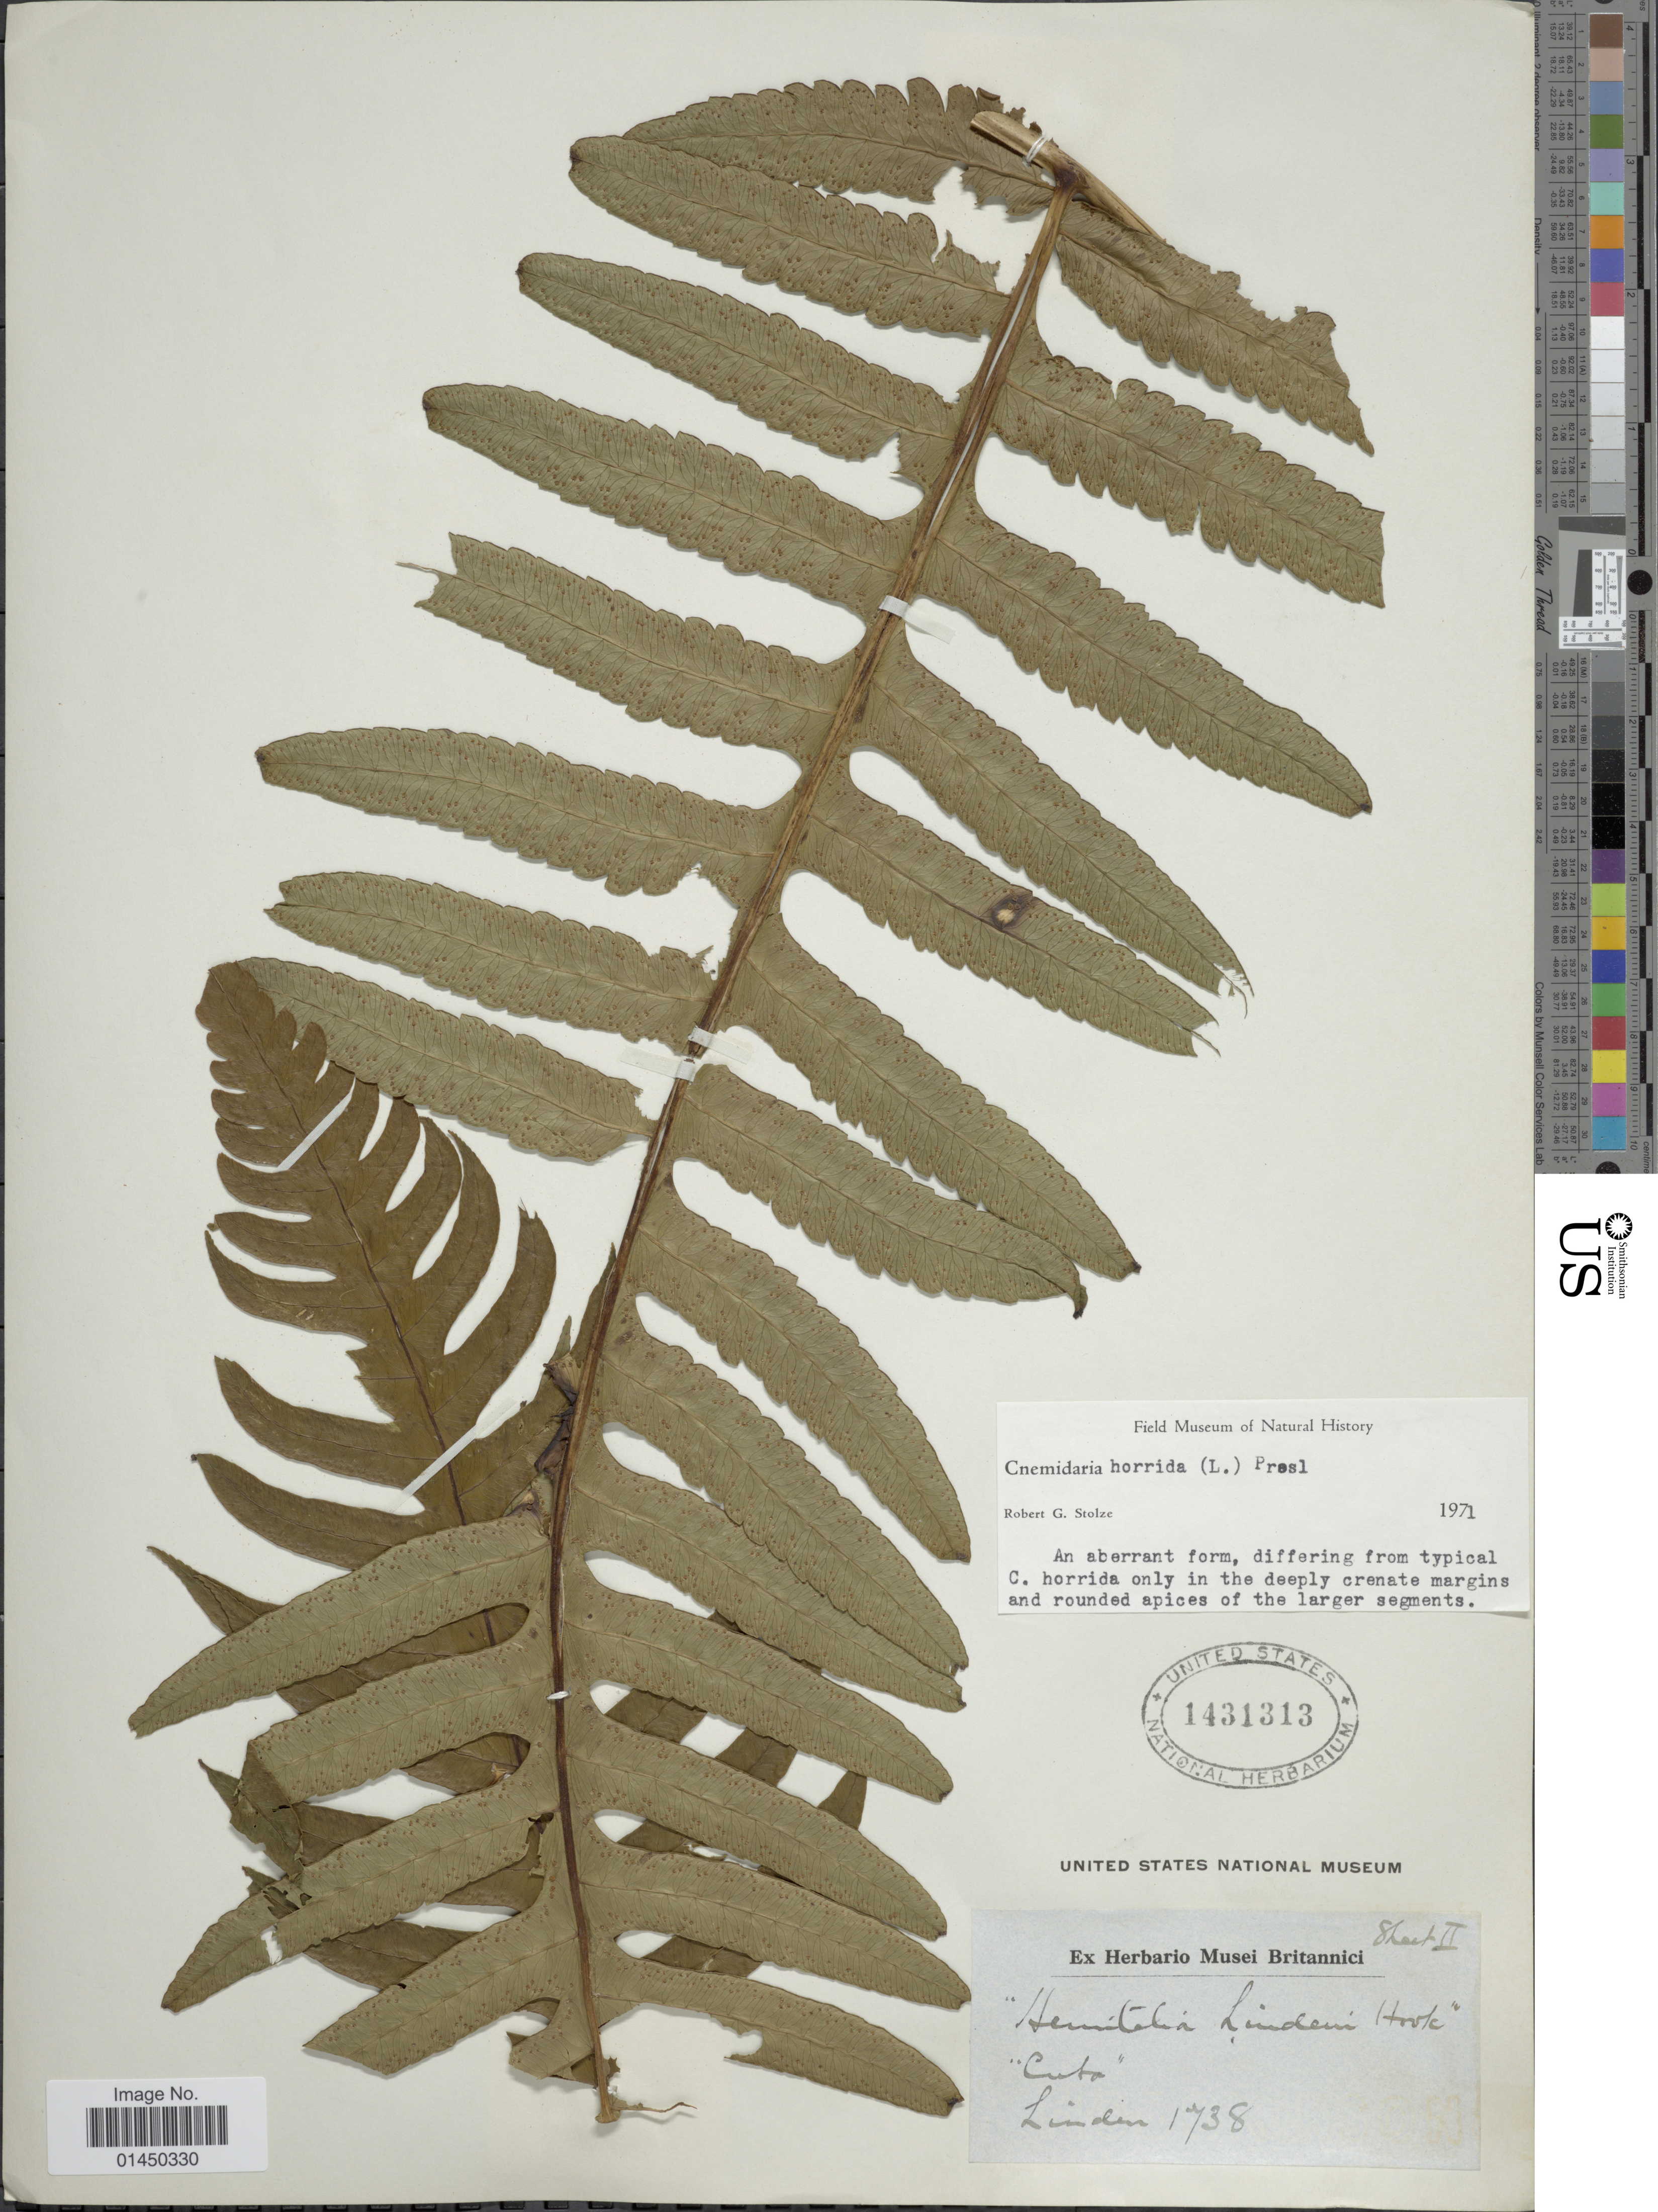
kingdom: Plantae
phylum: Tracheophyta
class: Polypodiopsida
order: Cyatheales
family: Cyatheaceae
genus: Cyathea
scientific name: Cyathea horrida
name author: (L.) Sm.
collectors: -- Linden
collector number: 1738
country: Cuba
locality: Cuba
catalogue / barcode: US 1431313